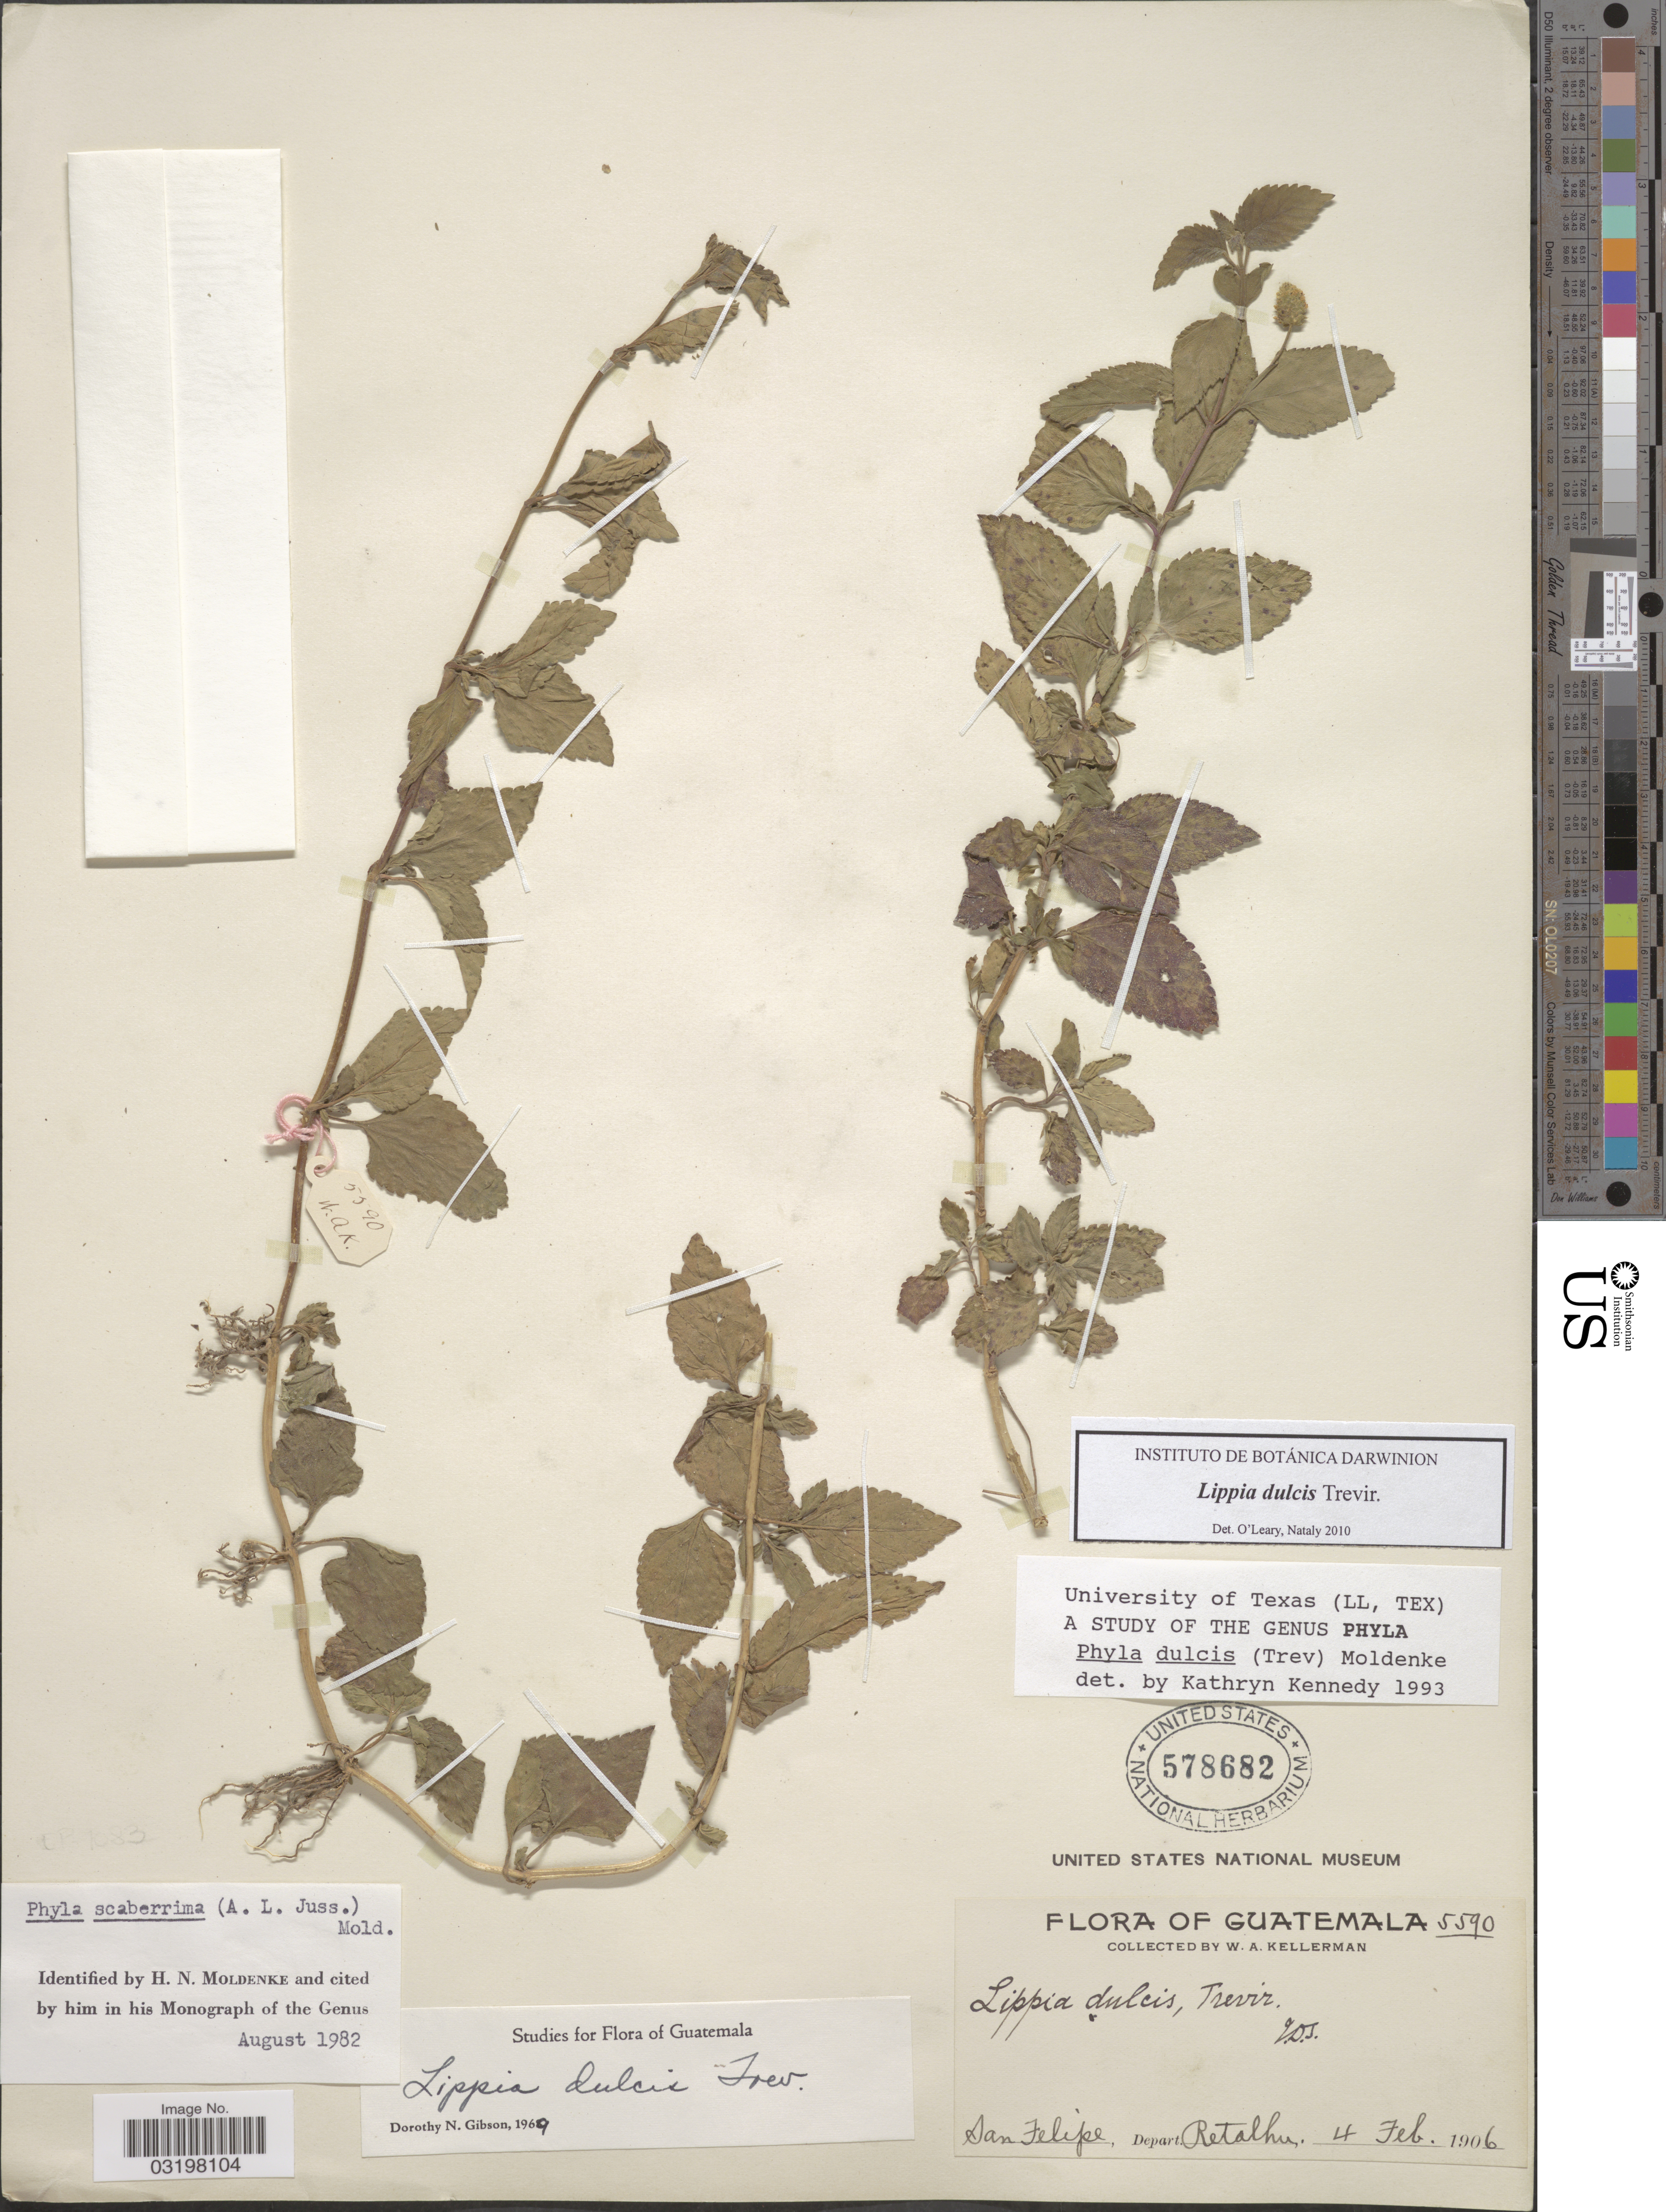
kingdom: Plantae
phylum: Tracheophyta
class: Magnoliopsida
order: Lamiales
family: Verbenaceae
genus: Lippia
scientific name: Lippia dulcis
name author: Trevis.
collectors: W. Kellerman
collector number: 5590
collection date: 1906-02-04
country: Guatemala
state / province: Retalhuleu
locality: San Felipe. Depart. Retalhu.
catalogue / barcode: US 578682